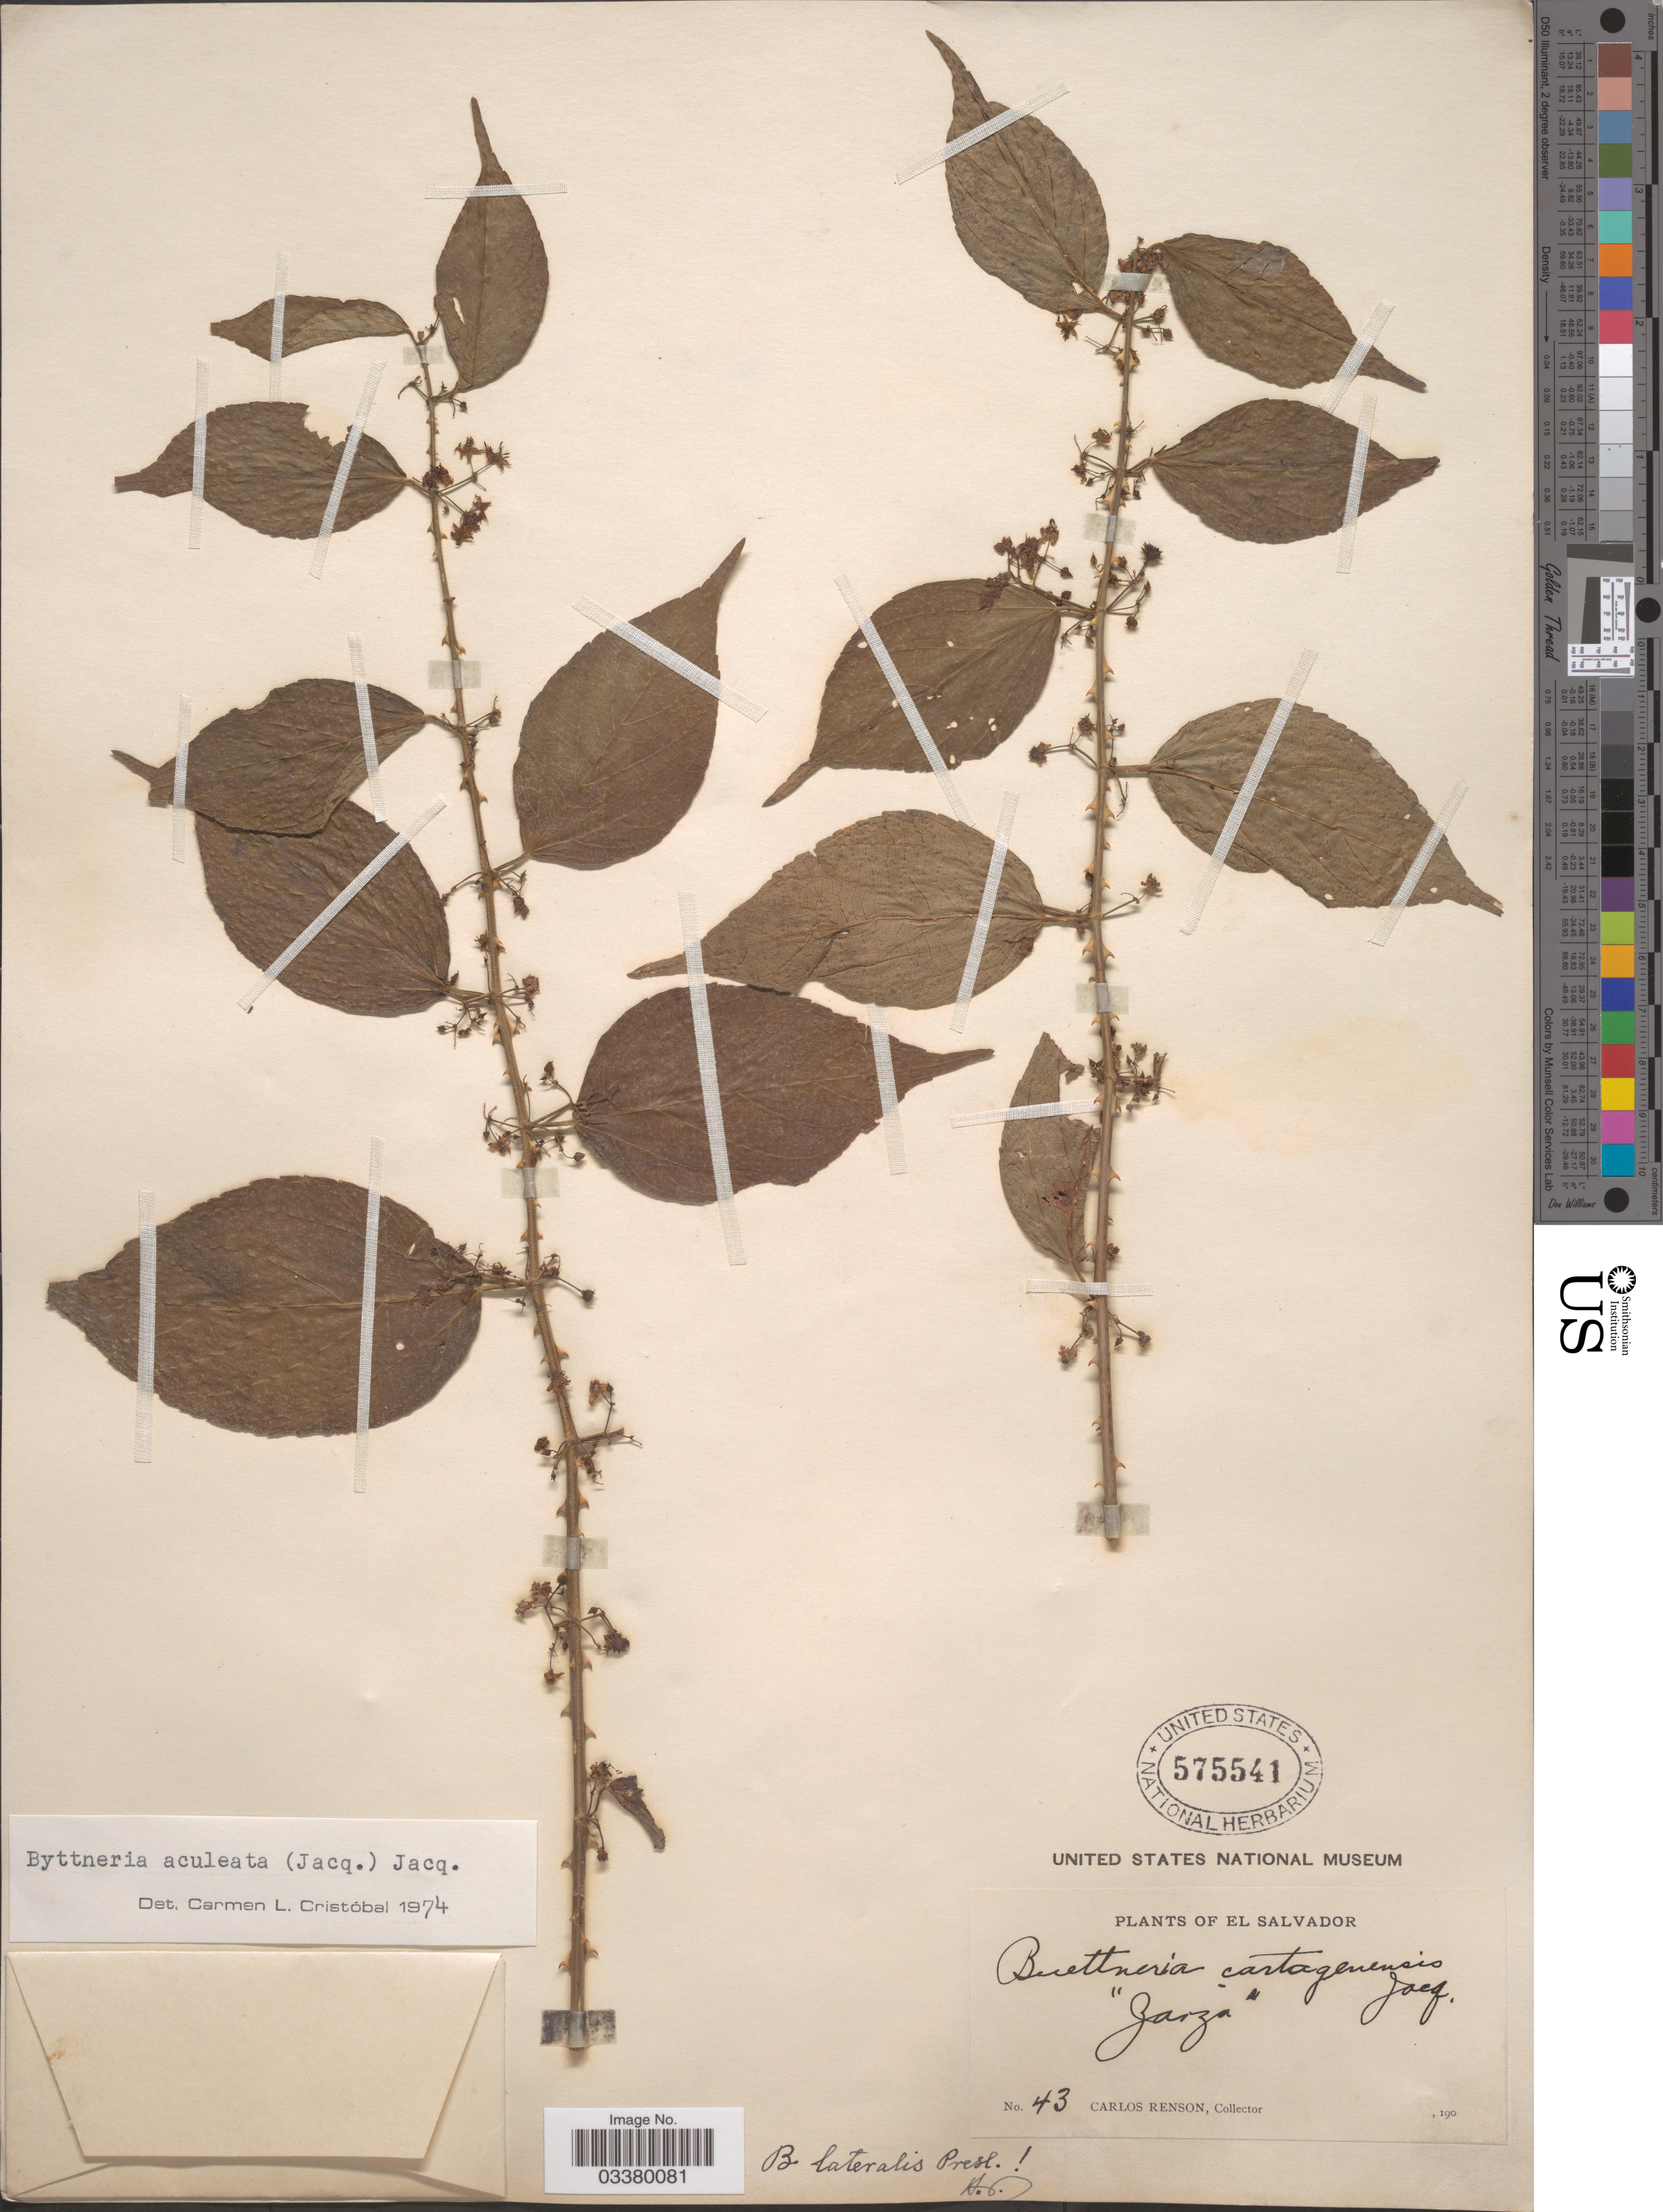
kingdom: Plantae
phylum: Tracheophyta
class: Magnoliopsida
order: Malvales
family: Malvaceae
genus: Byttneria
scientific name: Byttneria aculeata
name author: (Jacq.) Jacq.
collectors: C. Renson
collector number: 43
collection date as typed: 190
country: El Salvador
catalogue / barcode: US 575541